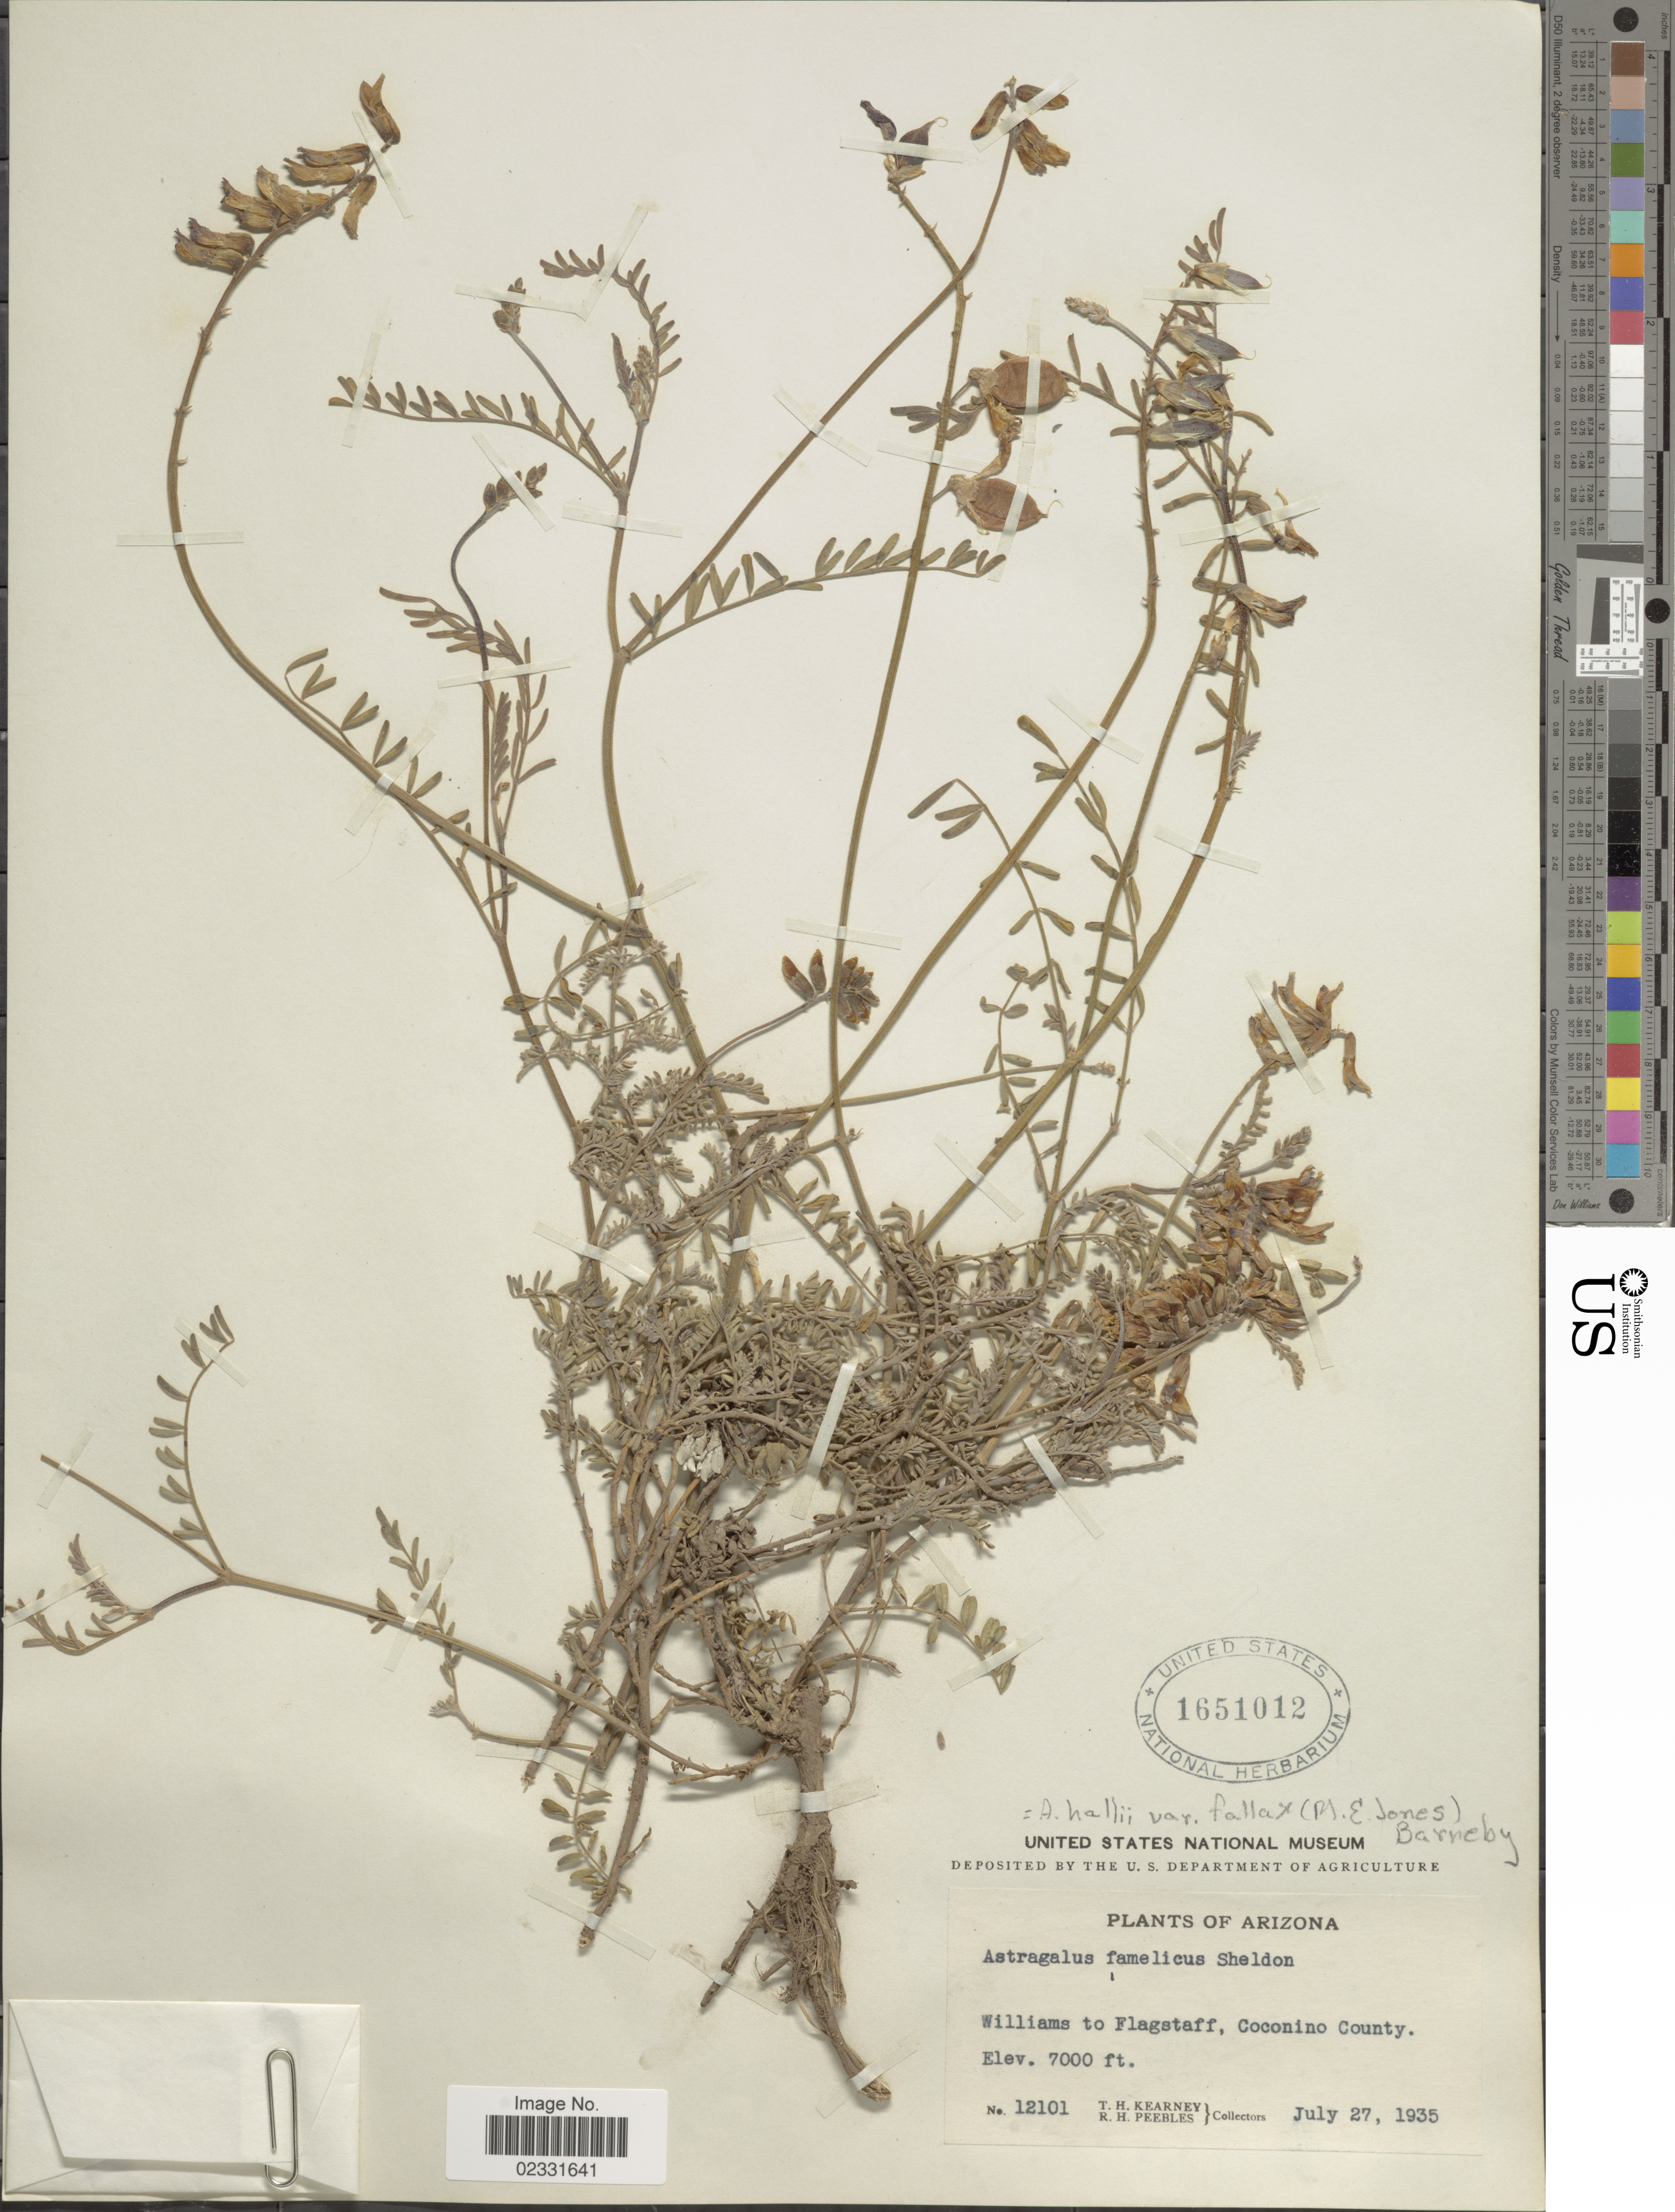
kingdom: Plantae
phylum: Tracheophyta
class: Magnoliopsida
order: Fabales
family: Fabaceae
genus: Astragalus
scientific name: Astragalus hallii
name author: A. Gray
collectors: T. H. Kearney & R. H. Peebles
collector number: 12101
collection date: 1935-07-27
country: United States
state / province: Arizona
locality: Williams to Flagstaff, Coconino County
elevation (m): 2134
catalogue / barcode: US 1651012